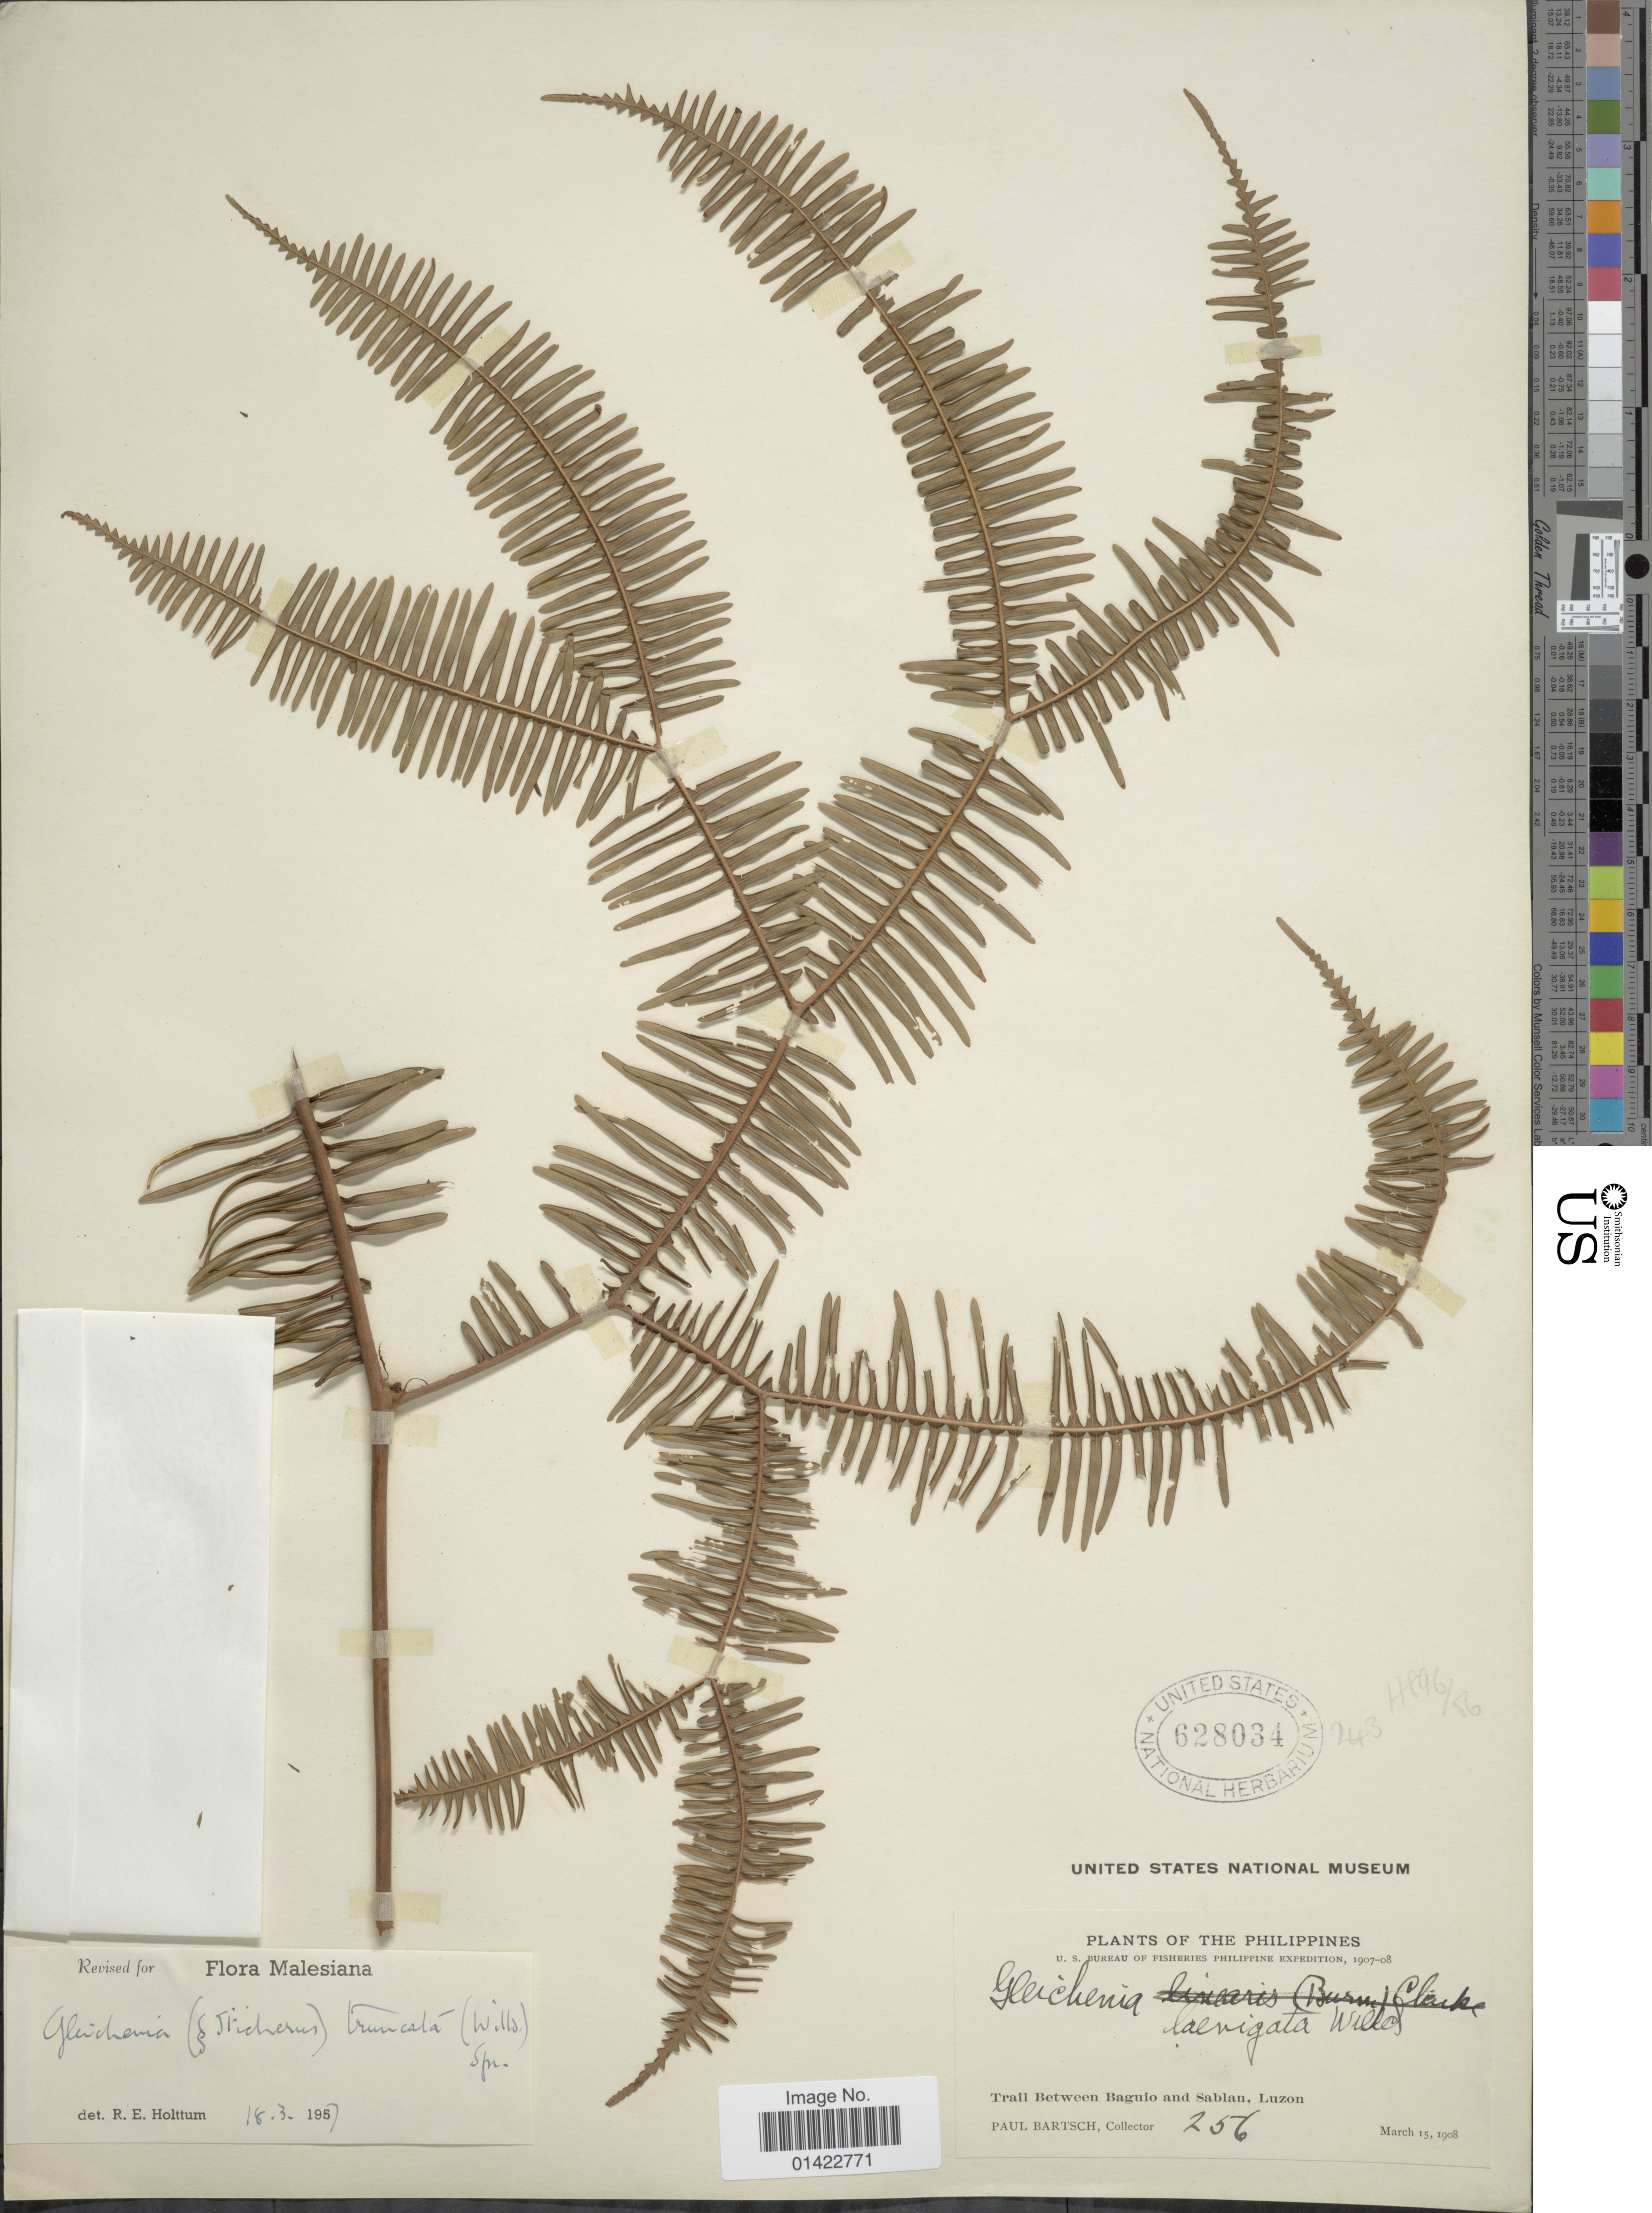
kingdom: Plantae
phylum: Tracheophyta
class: Polypodiopsida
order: Gleicheniales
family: Gleicheniaceae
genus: Sticherus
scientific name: Sticherus truncatus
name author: (Willd.) Nakai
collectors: P. Bartsch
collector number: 256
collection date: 1908-03-15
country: Philippines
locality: Trail between Baguio and Sablan, Luzon.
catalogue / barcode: US 628034